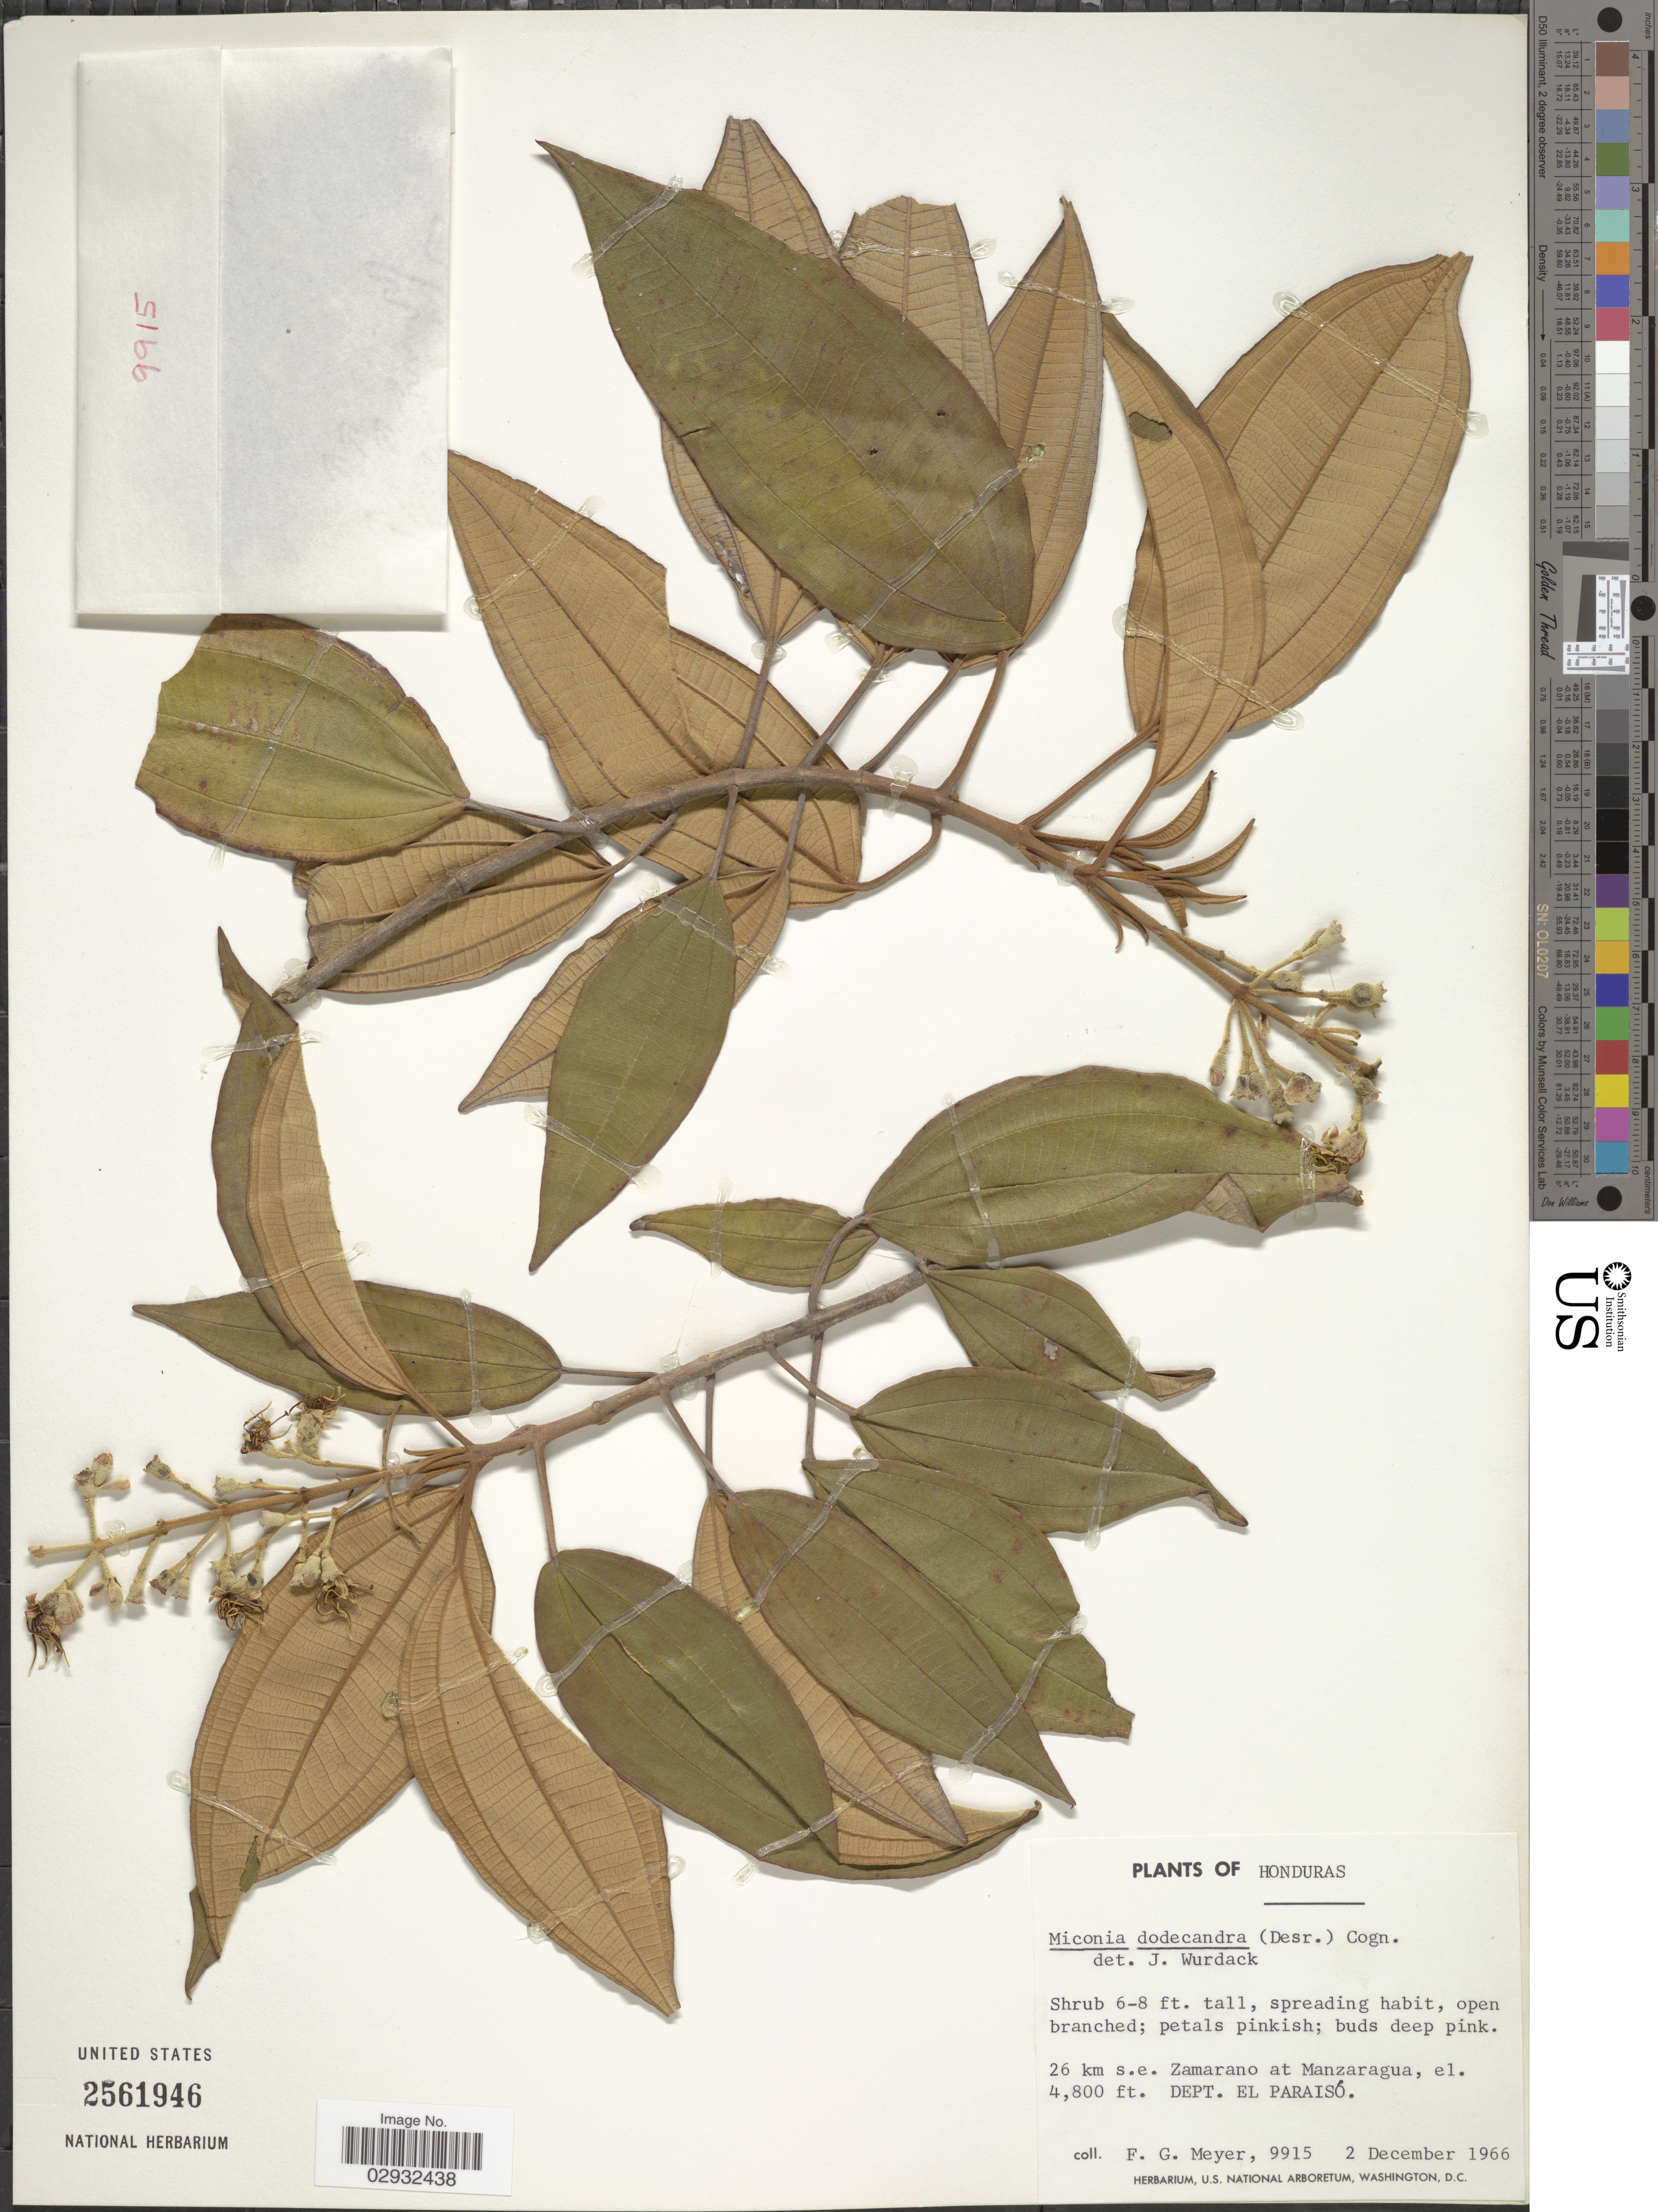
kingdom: Plantae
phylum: Tracheophyta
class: Magnoliopsida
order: Myrtales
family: Melastomataceae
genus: Miconia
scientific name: Miconia dodecandra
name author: Cogn.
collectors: F. G. Meyer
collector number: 9915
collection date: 1966-12-02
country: Honduras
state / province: El Paraíso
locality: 26 km s.e. Zamarano at Manzaragua. Dept. El Paraisó.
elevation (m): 1463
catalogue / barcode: US 2561946